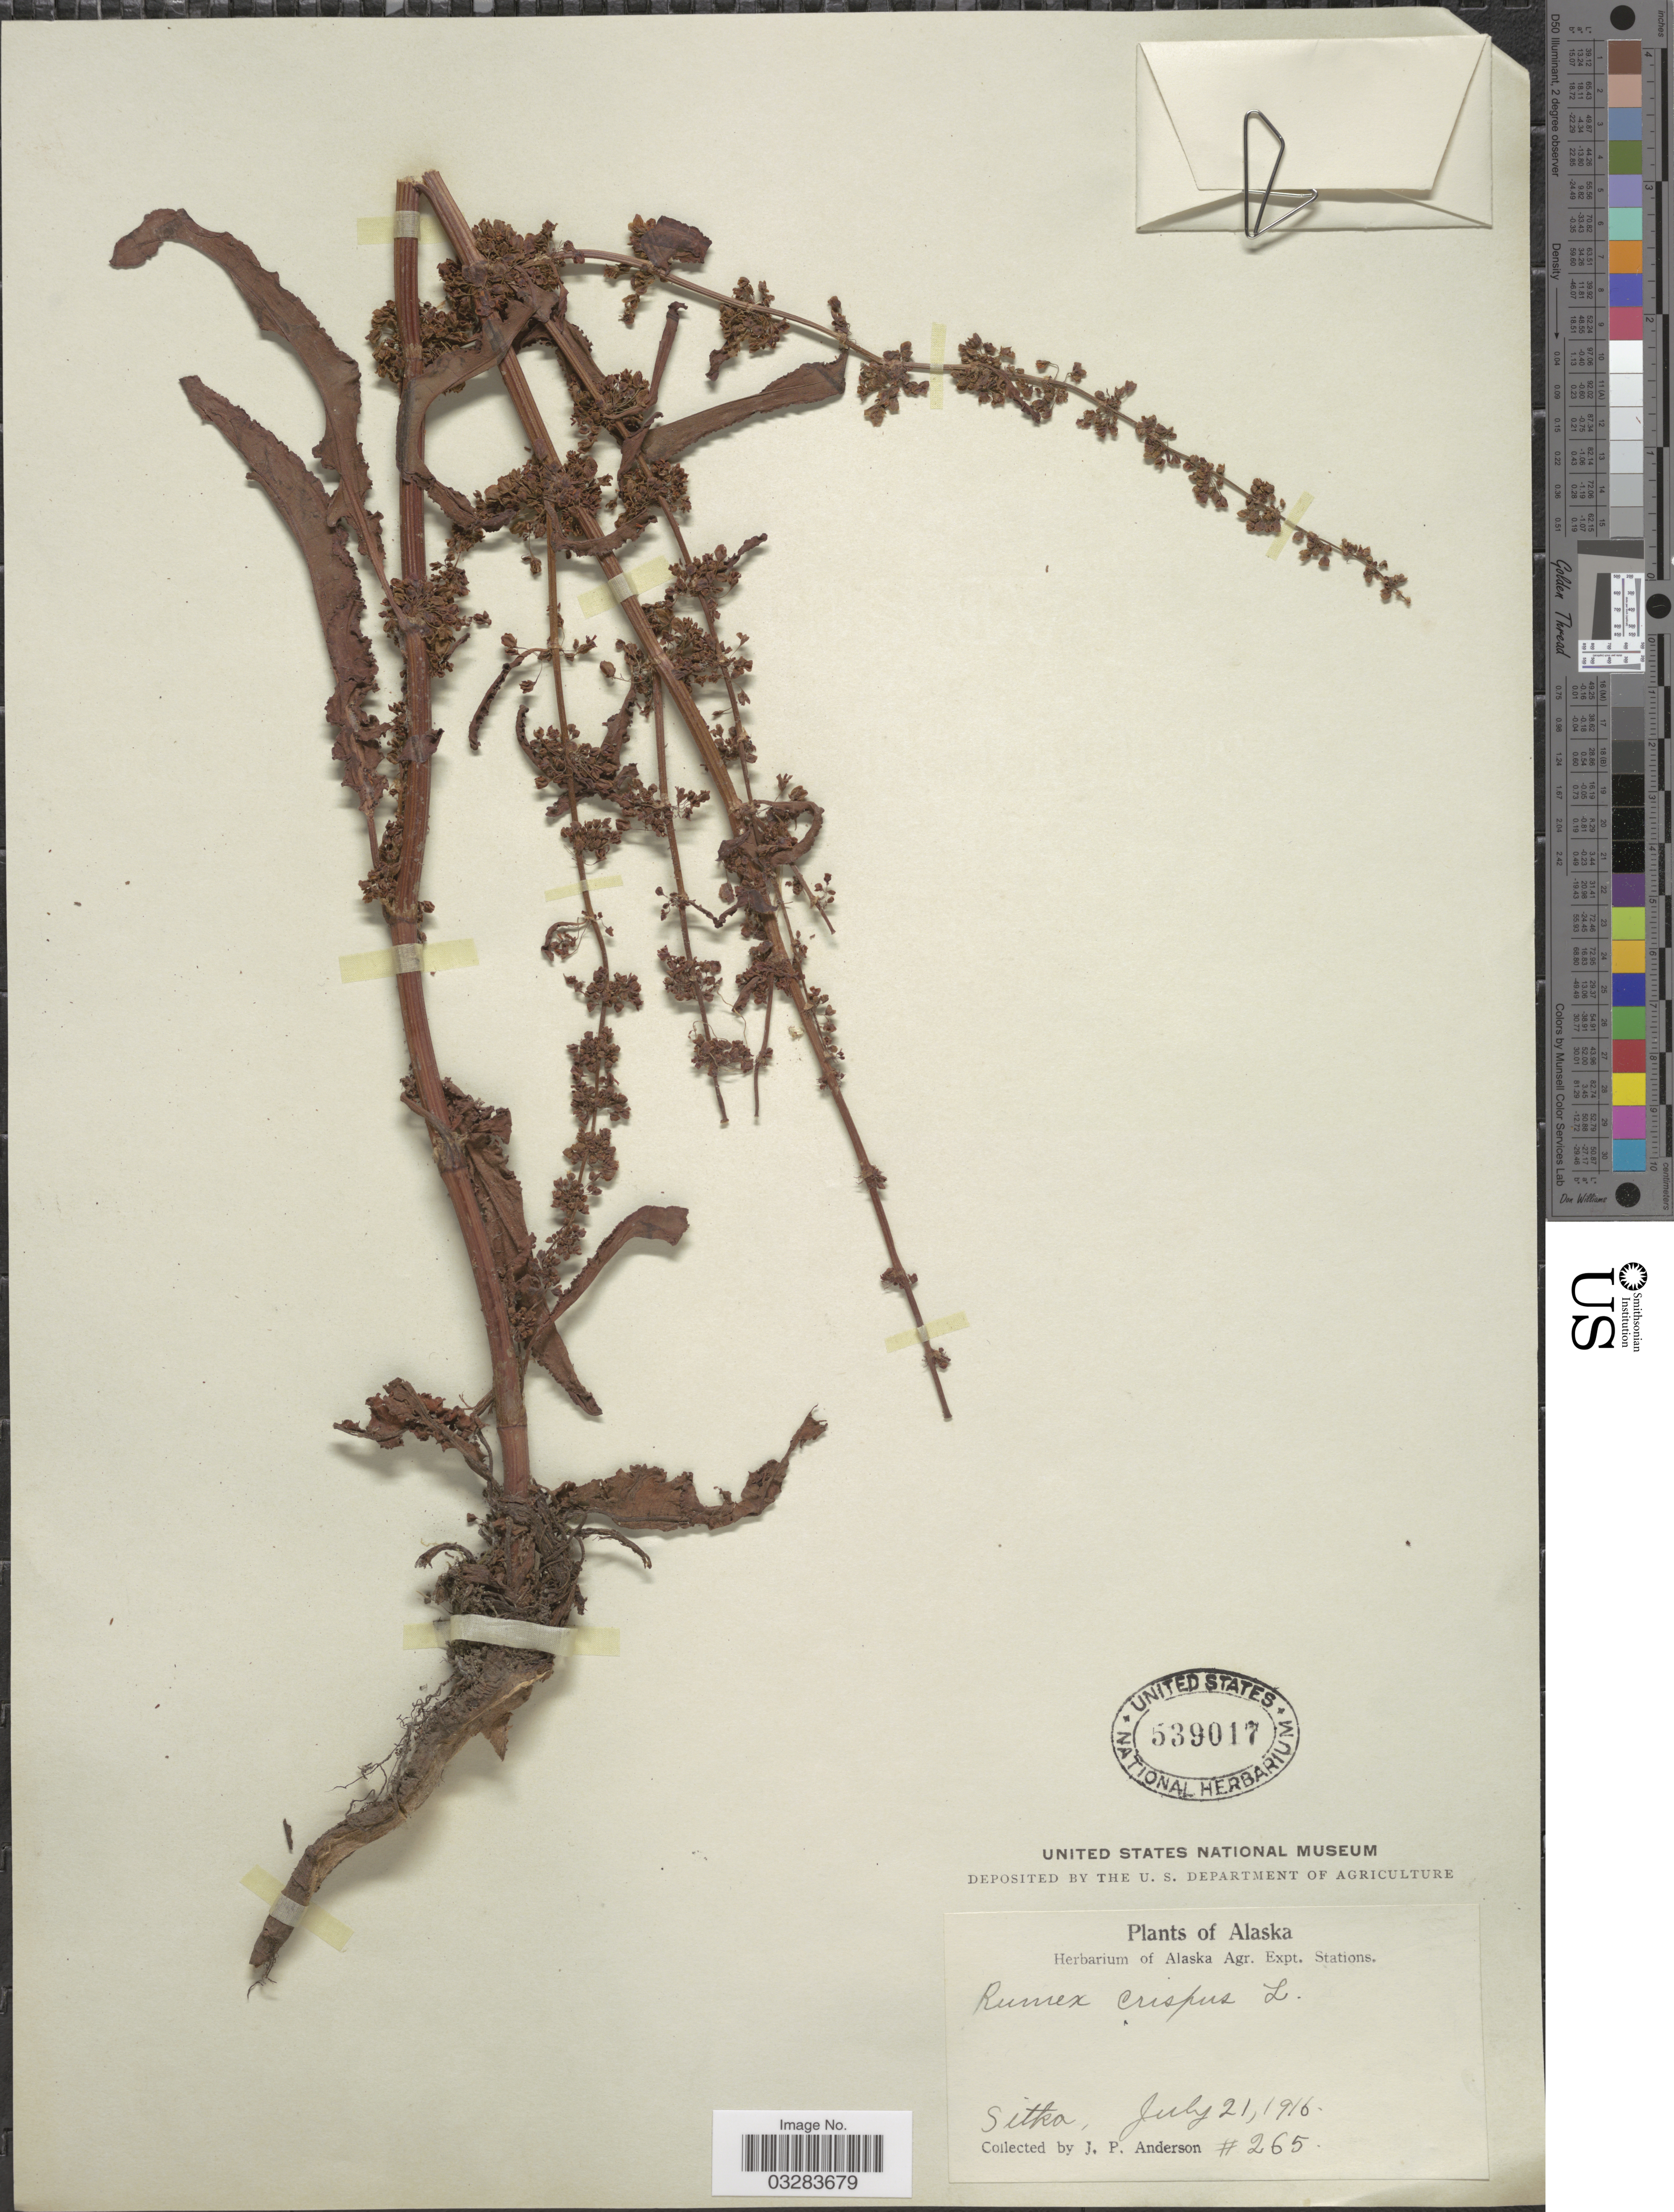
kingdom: Plantae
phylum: Tracheophyta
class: Magnoliopsida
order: Caryophyllales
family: Polygonaceae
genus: Rumex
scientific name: Rumex crispus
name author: L.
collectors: J. P. Anderson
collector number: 265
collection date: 1916-07-21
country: United States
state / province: Alaska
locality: Sitka.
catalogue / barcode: US 539017